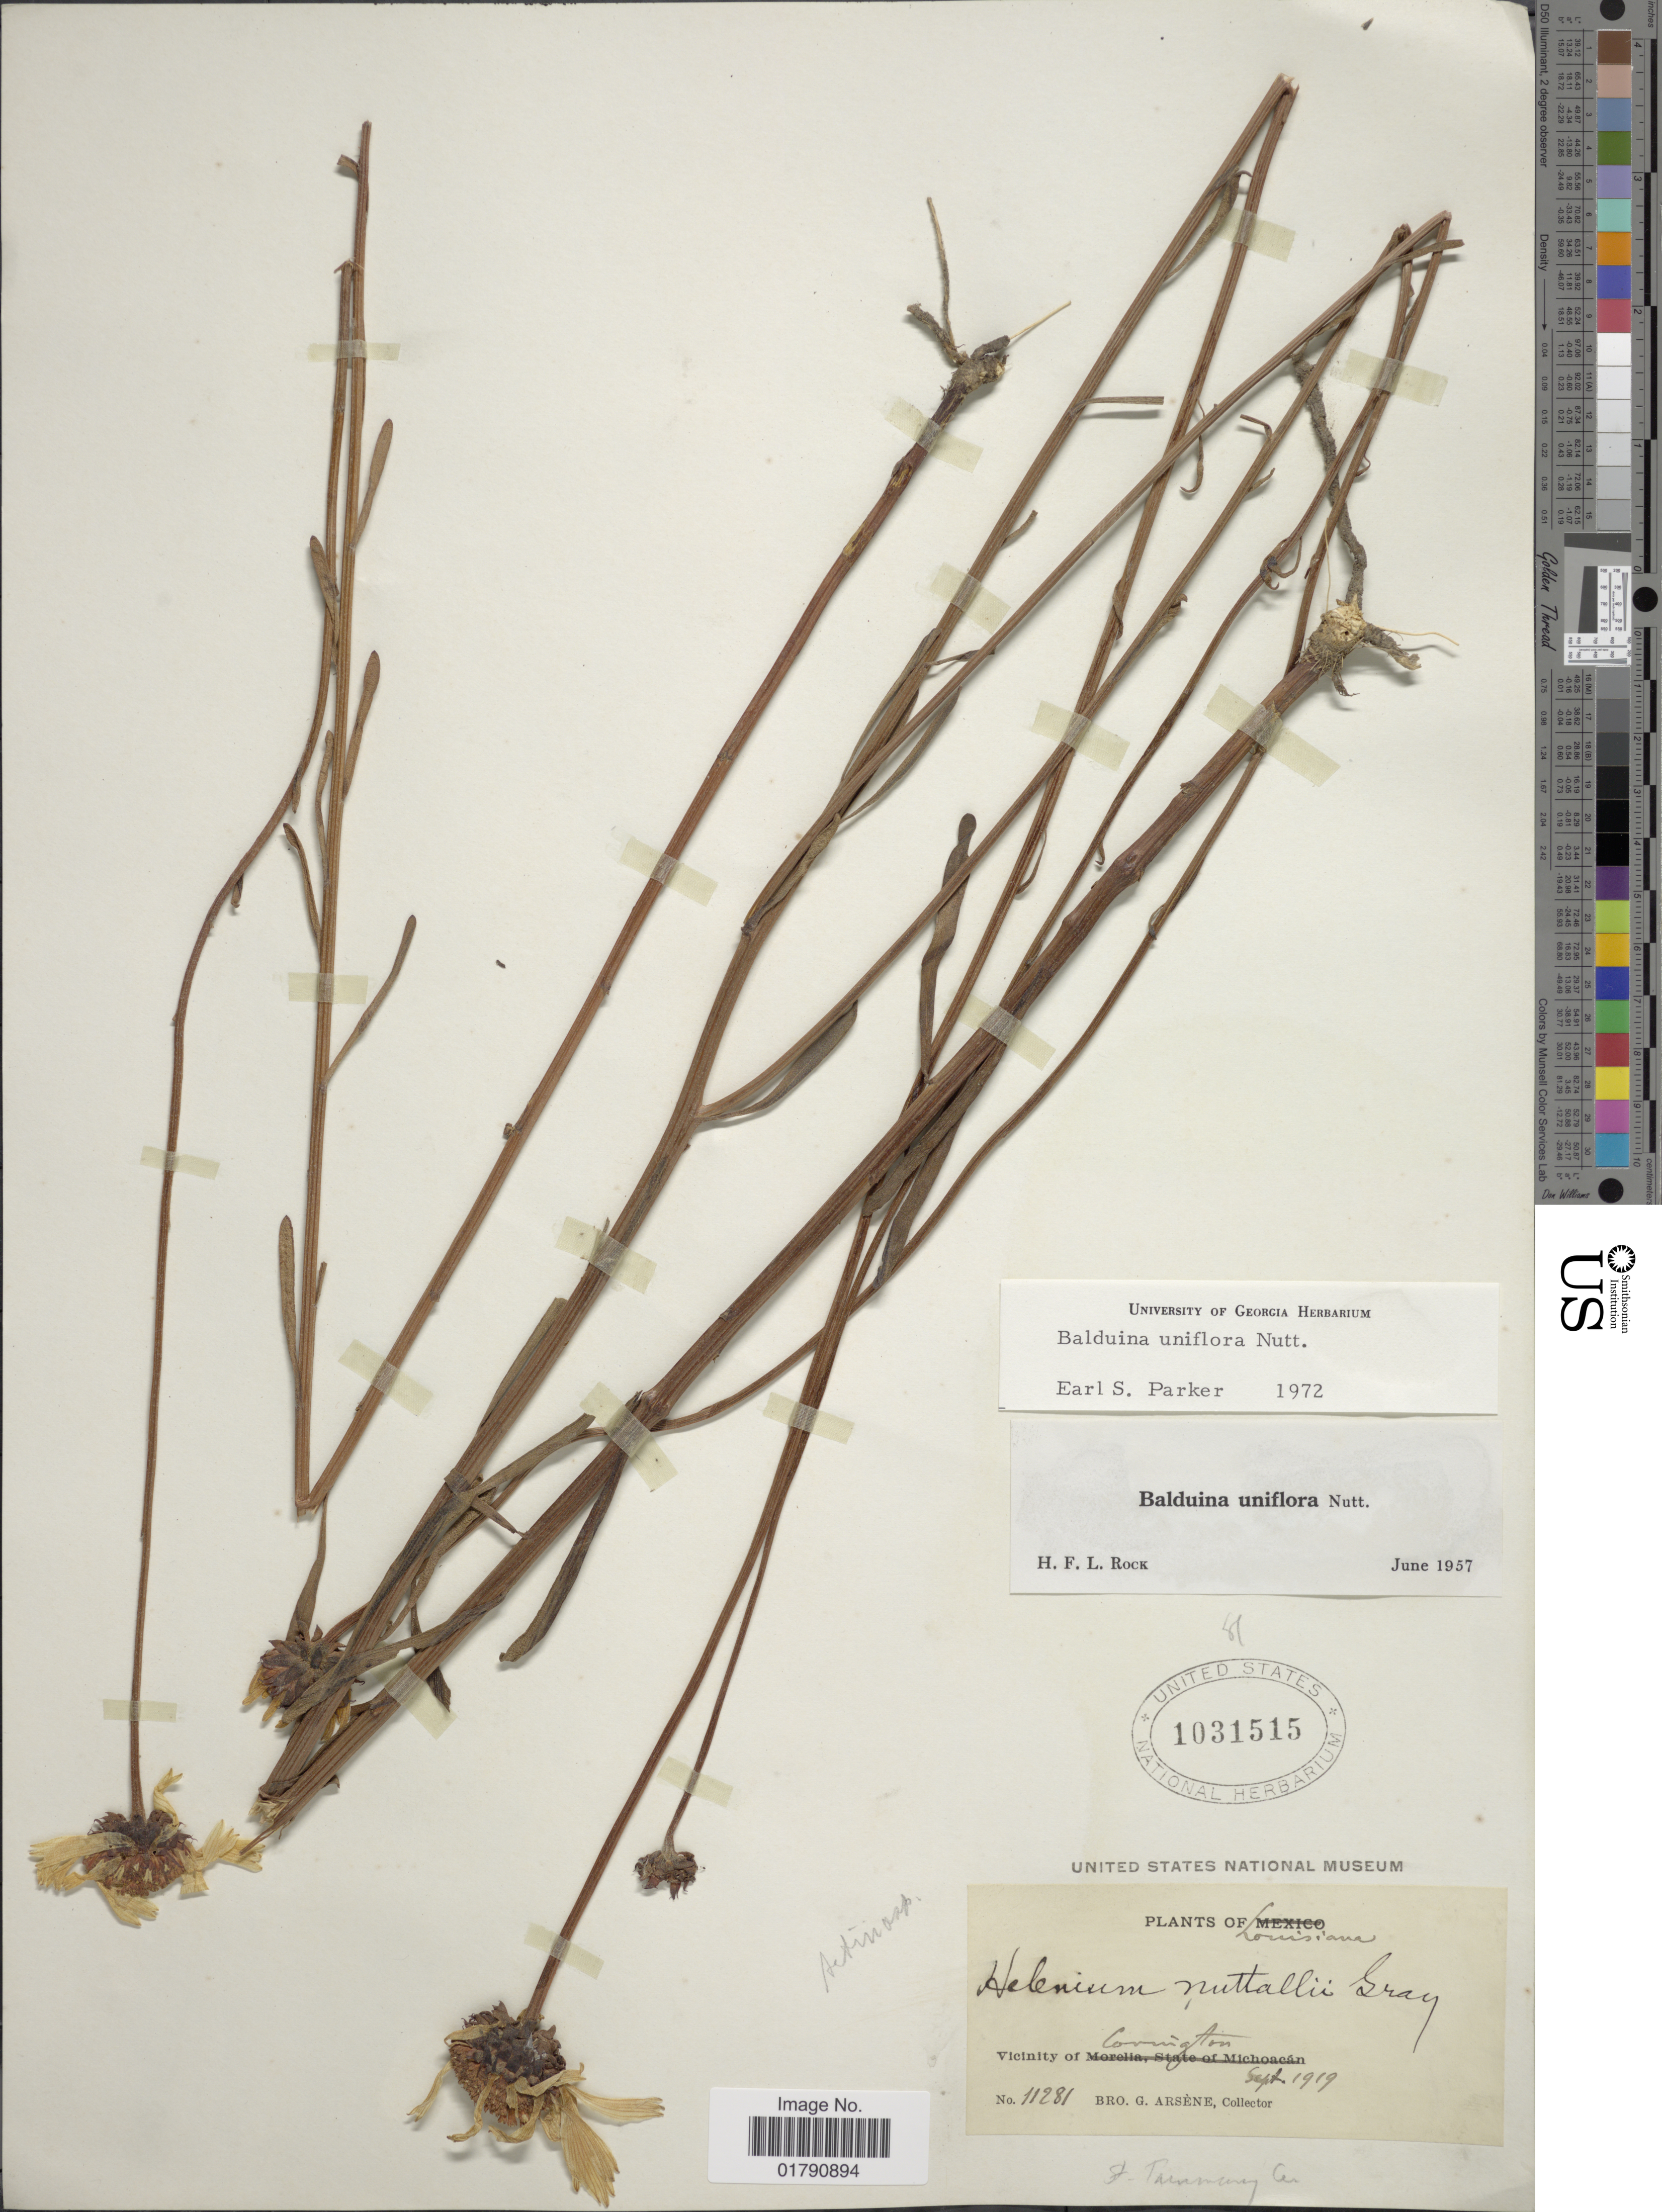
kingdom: Plantae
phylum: Tracheophyta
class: Magnoliopsida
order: Asterales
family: Asteraceae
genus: Balduina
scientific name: Balduina uniflora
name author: Nutt.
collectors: R. Arvigo, P. Cocom, R. Cocom, J. Oh & G. Shropshire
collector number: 577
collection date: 1991-08-11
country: Belize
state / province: Toledo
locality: San Miguel Village Road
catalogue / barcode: US 3284440